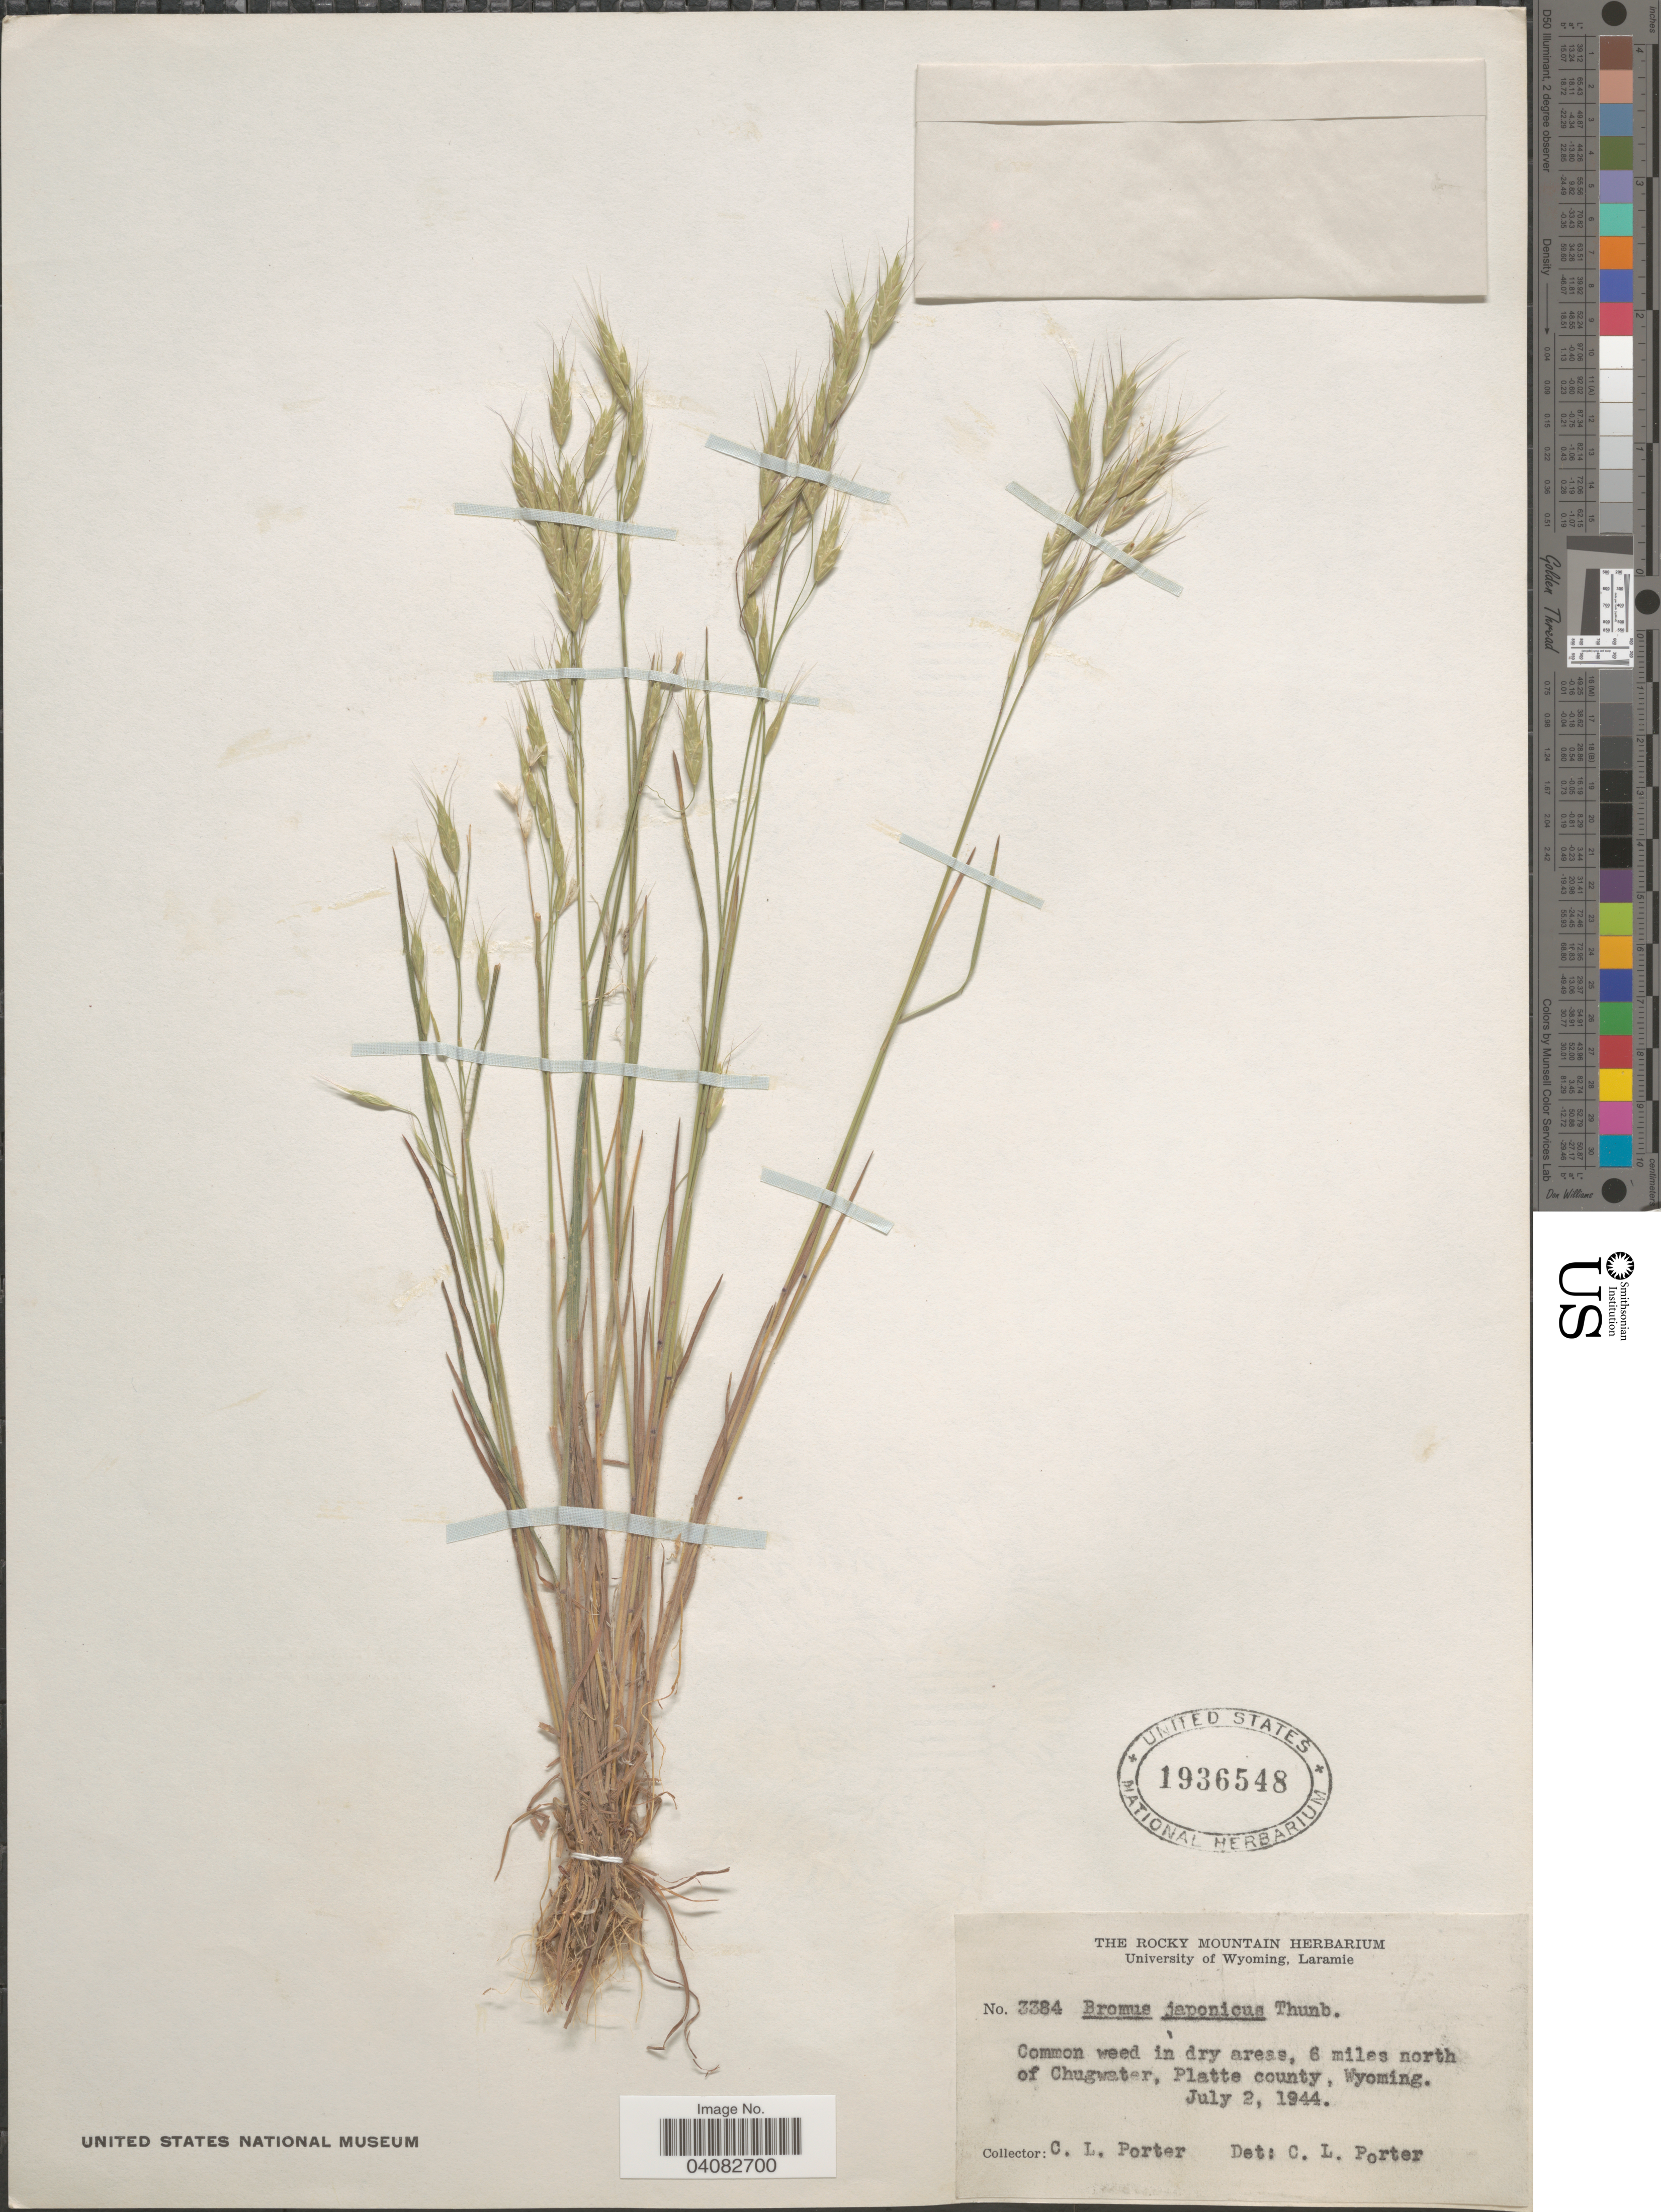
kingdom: Plantae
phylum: Tracheophyta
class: Liliopsida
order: Poales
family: Poaceae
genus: Bromus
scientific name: Bromus japonicus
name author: Houtt.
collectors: C. L. Porter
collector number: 3384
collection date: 1944-07-02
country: United States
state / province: Wyoming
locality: Common in weed in dry areas, 6 miles north of Chugwater, Platte county.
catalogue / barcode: US 1936548